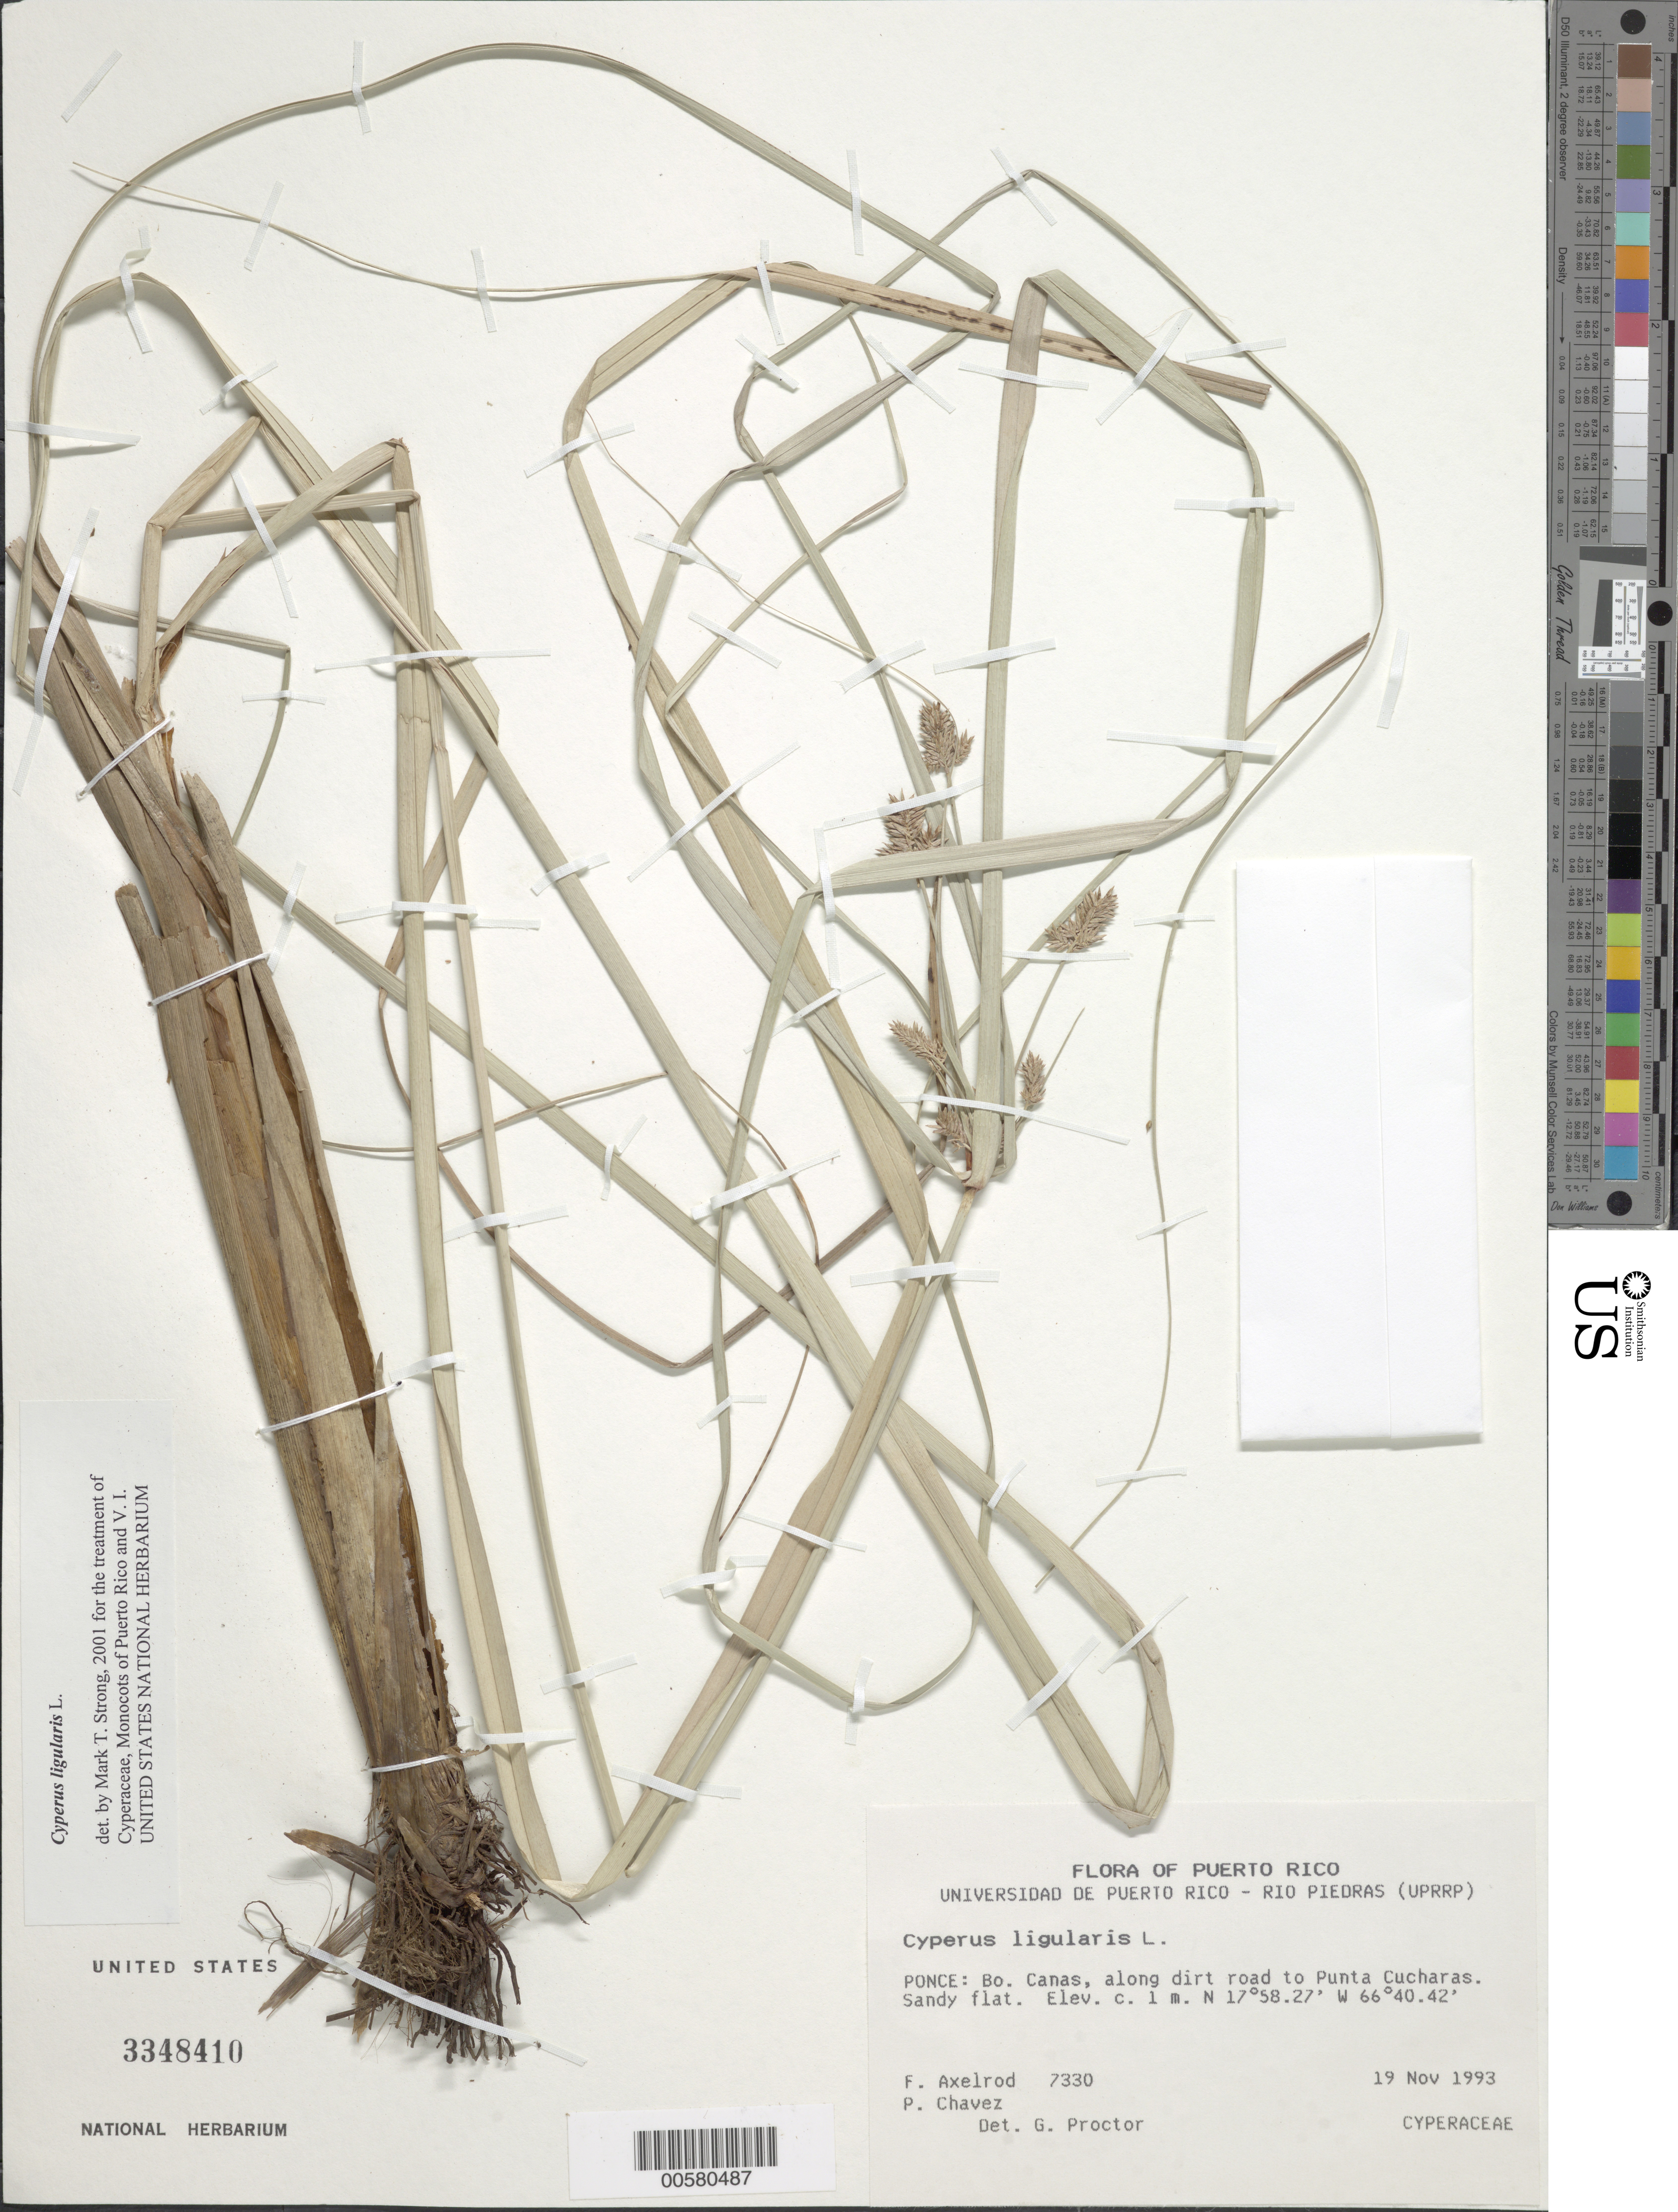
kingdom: Plantae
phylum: Tracheophyta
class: Liliopsida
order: Poales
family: Cyperaceae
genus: Cyperus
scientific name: Cyperus ligularis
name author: L.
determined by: Strong, M. T., (US), Smithsonian Institution - National Museum of Natural History (UNITED STATES)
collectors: F. S. Axelrod & A. Chavez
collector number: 7330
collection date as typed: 19 Nov 1993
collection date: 1993-11-19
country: Puerto Rico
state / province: Ponce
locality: Ponce: Bo. Canas, along dirt road to Punta Cucharas.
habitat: Sandy flat.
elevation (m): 1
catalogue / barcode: US 3348410